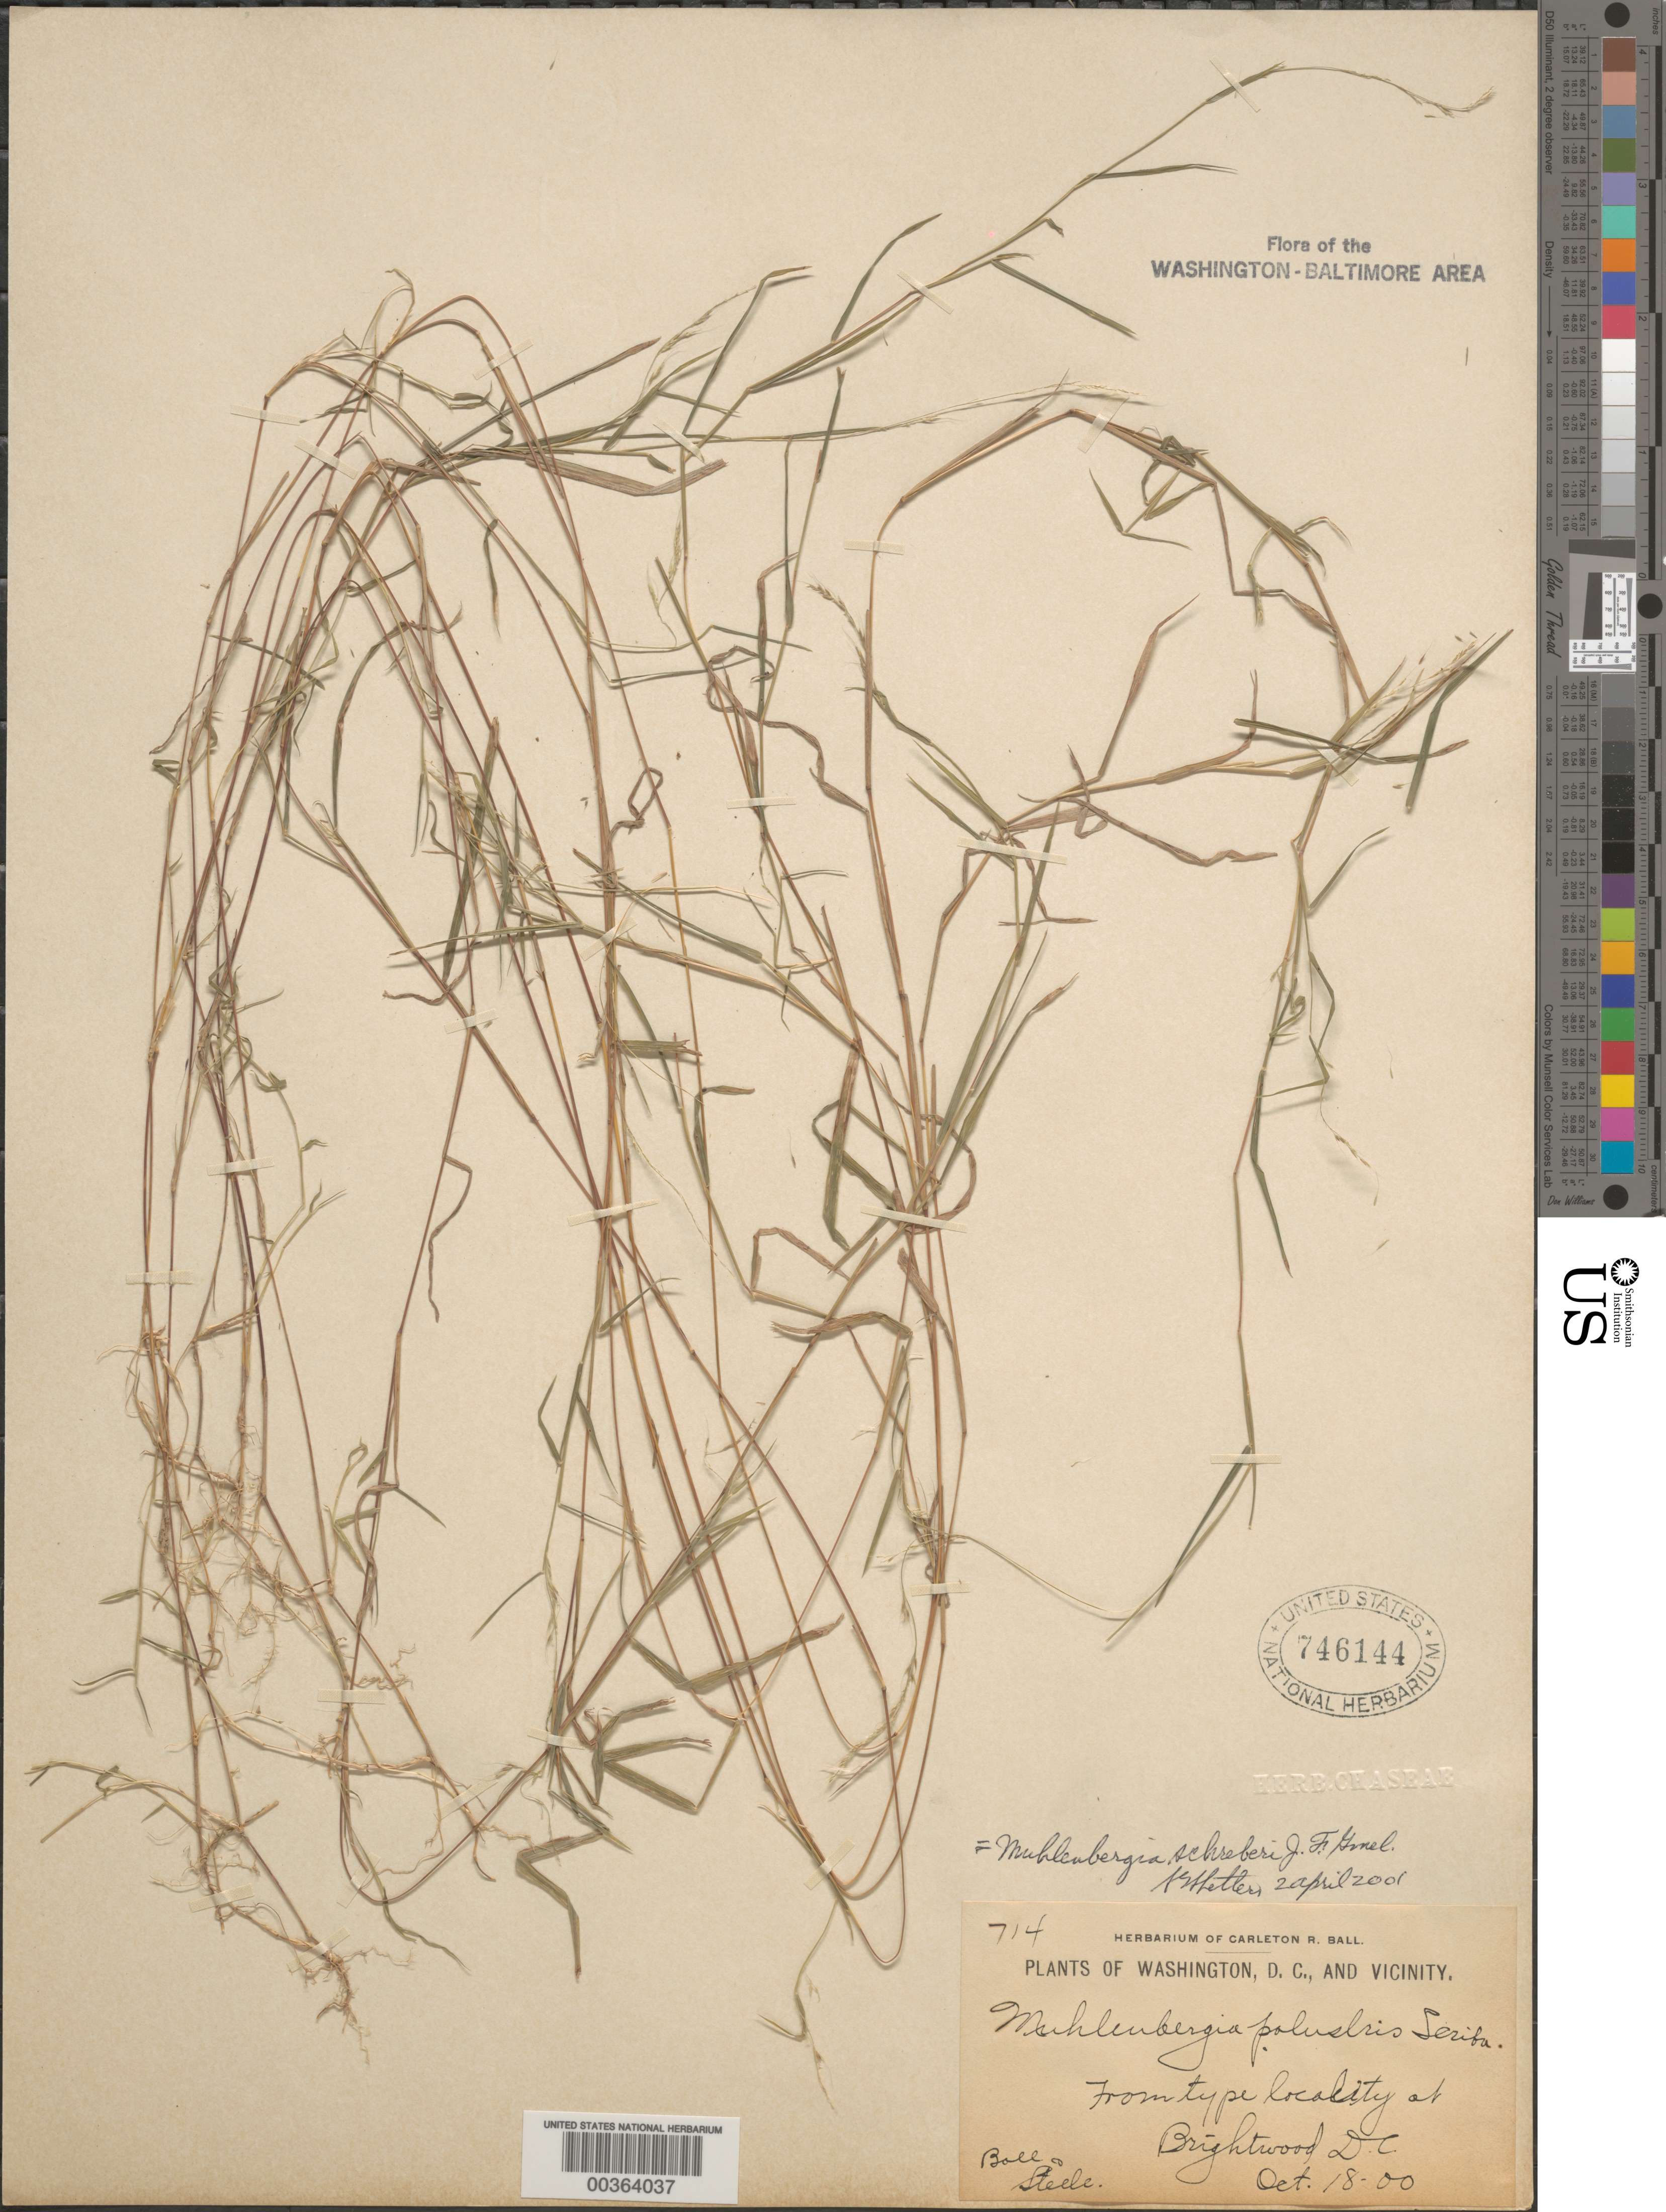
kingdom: Plantae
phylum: Tracheophyta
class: Liliopsida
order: Poales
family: Poaceae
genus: Muhlenbergia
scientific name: Muhlenbergia schreberi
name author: J.F. Gmel.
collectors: E. Steele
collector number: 714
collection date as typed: Oct 1800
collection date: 1800-10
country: United States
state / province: District of Columbia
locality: Brightwood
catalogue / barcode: US 746144